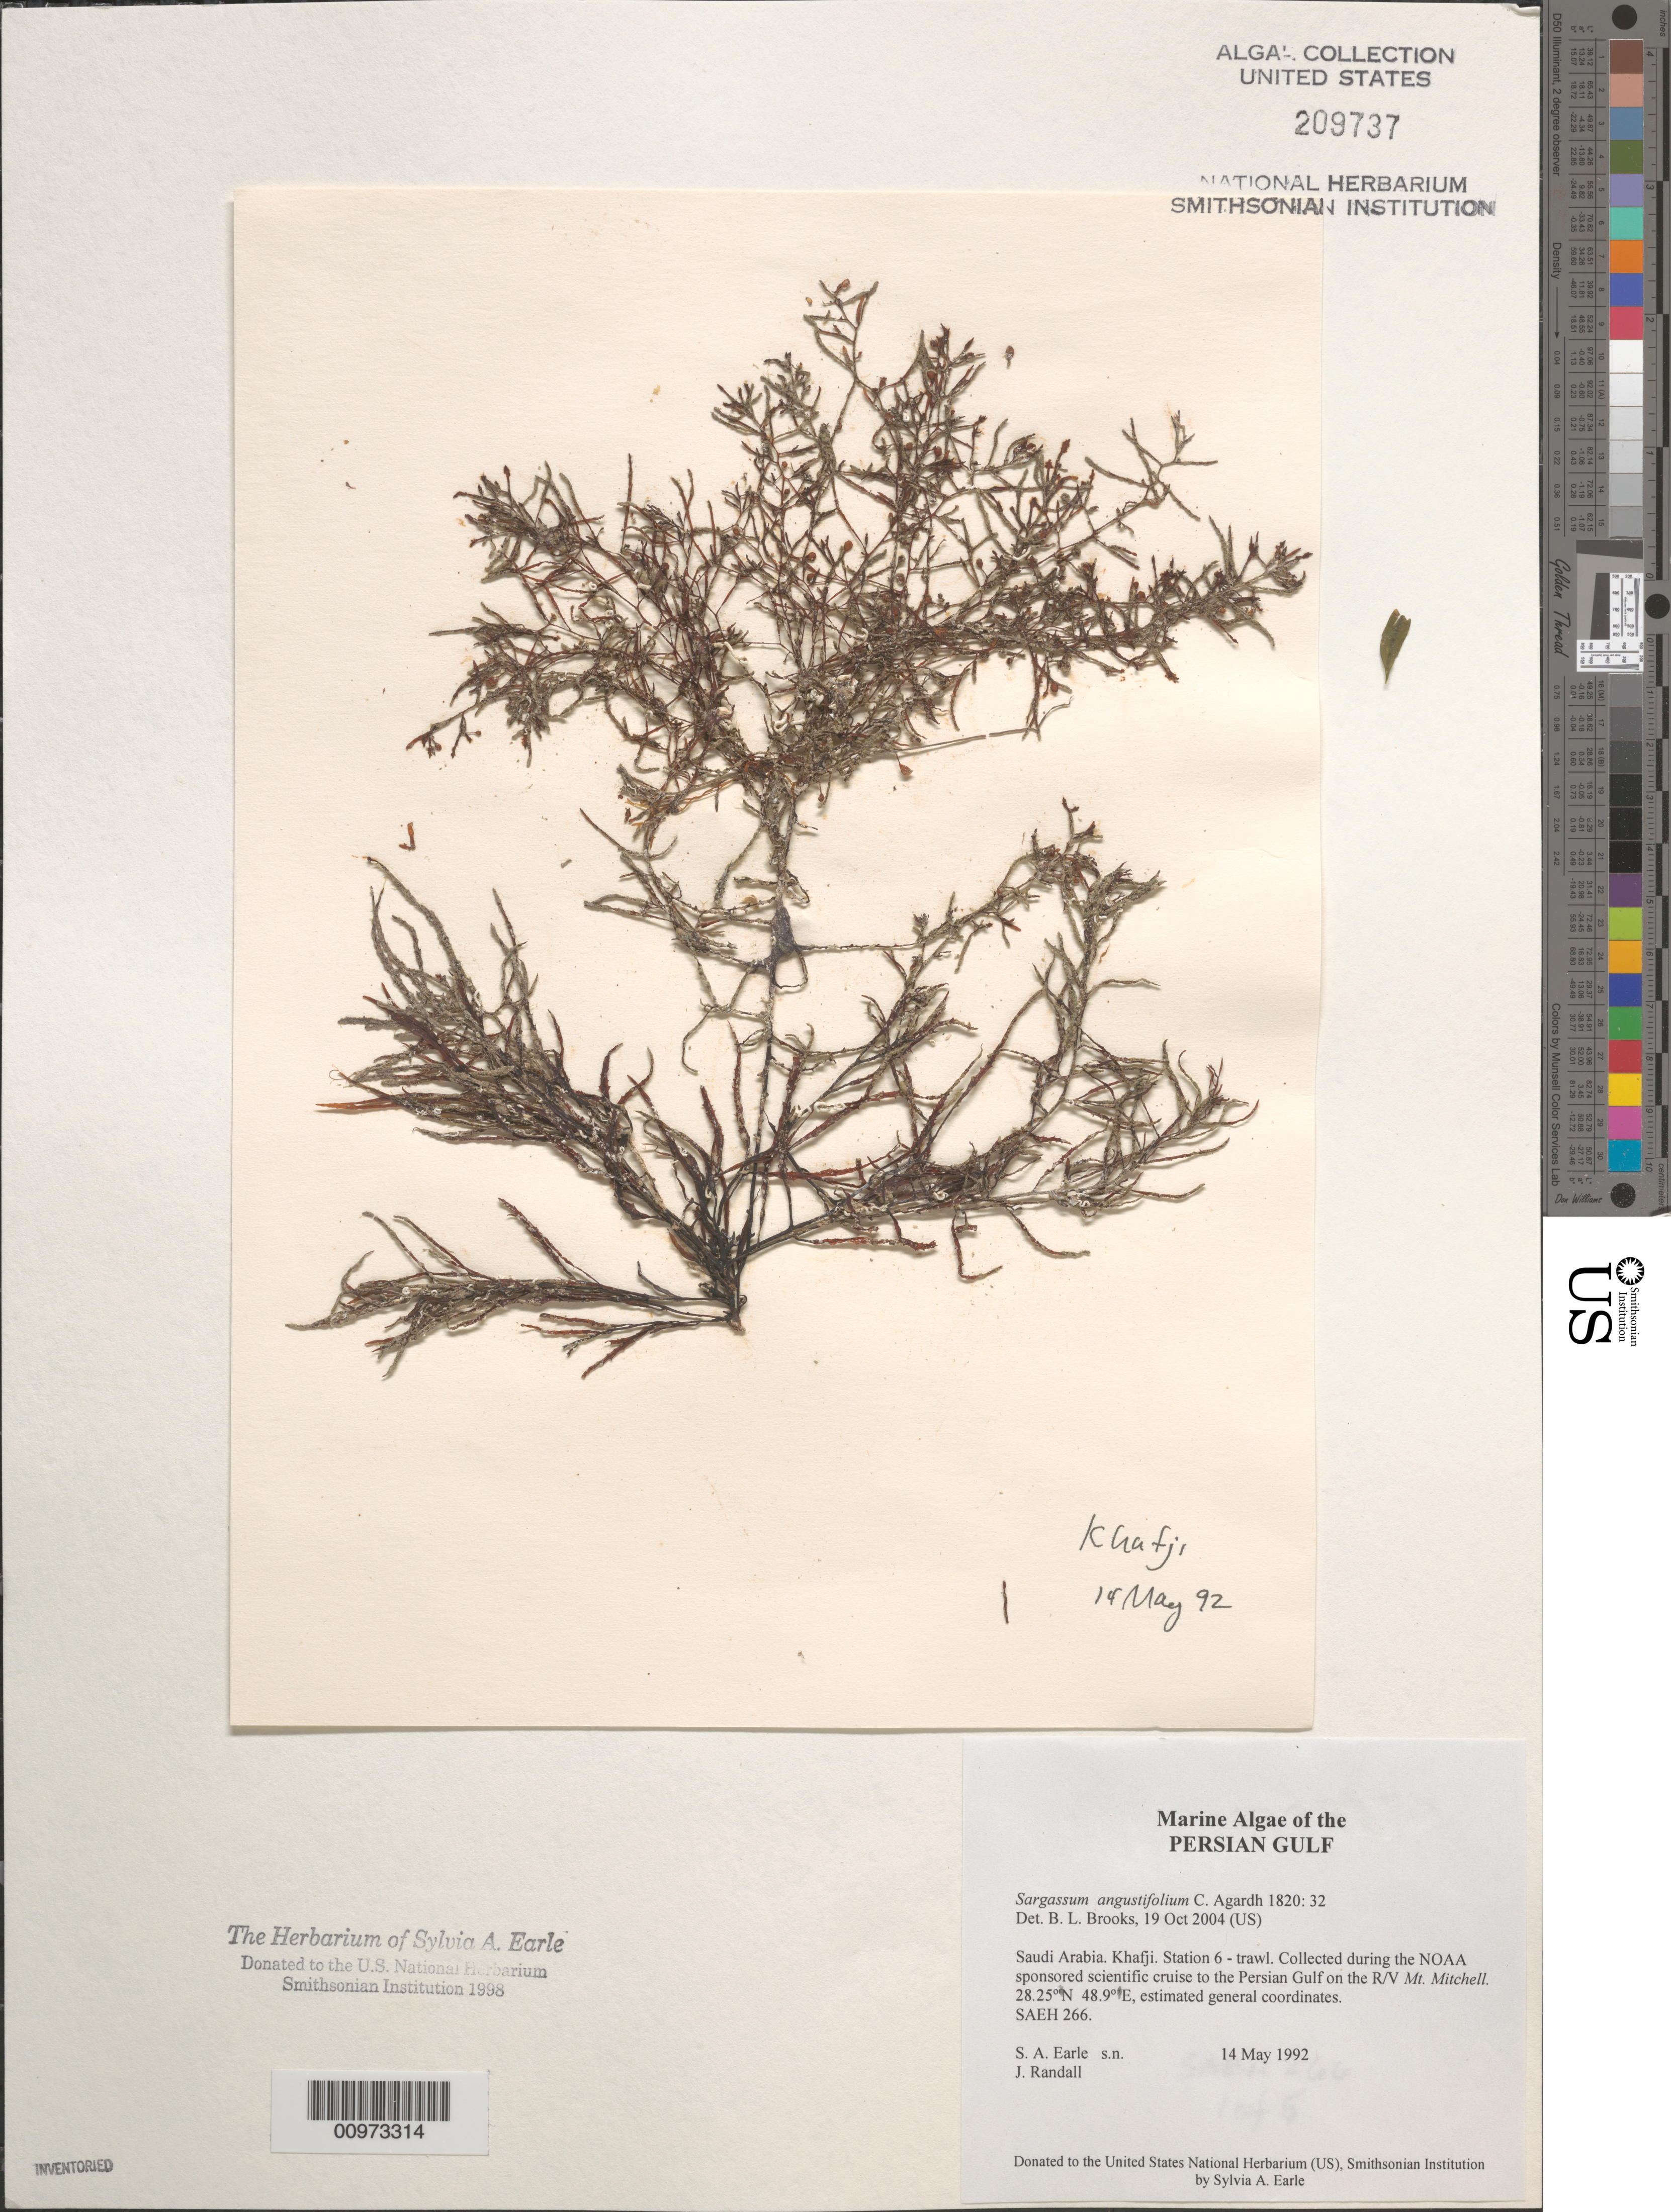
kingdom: Chromista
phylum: Ochrophyta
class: Phaeophyceae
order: Fucales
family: Sargassaceae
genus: Sargassum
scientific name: Sargassum angustifolium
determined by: Brooks, B. L., (BOT), Smithsonian Institution - National Museum of Natural History (UNITED STATES)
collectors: S. A. Earle & J. Randall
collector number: SAEH 266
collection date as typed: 14 May 1992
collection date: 1992-05-14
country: Saudi Arabia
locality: Khafji, Persian Gulf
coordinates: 28.25 N, 48.9 E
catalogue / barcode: US 209737